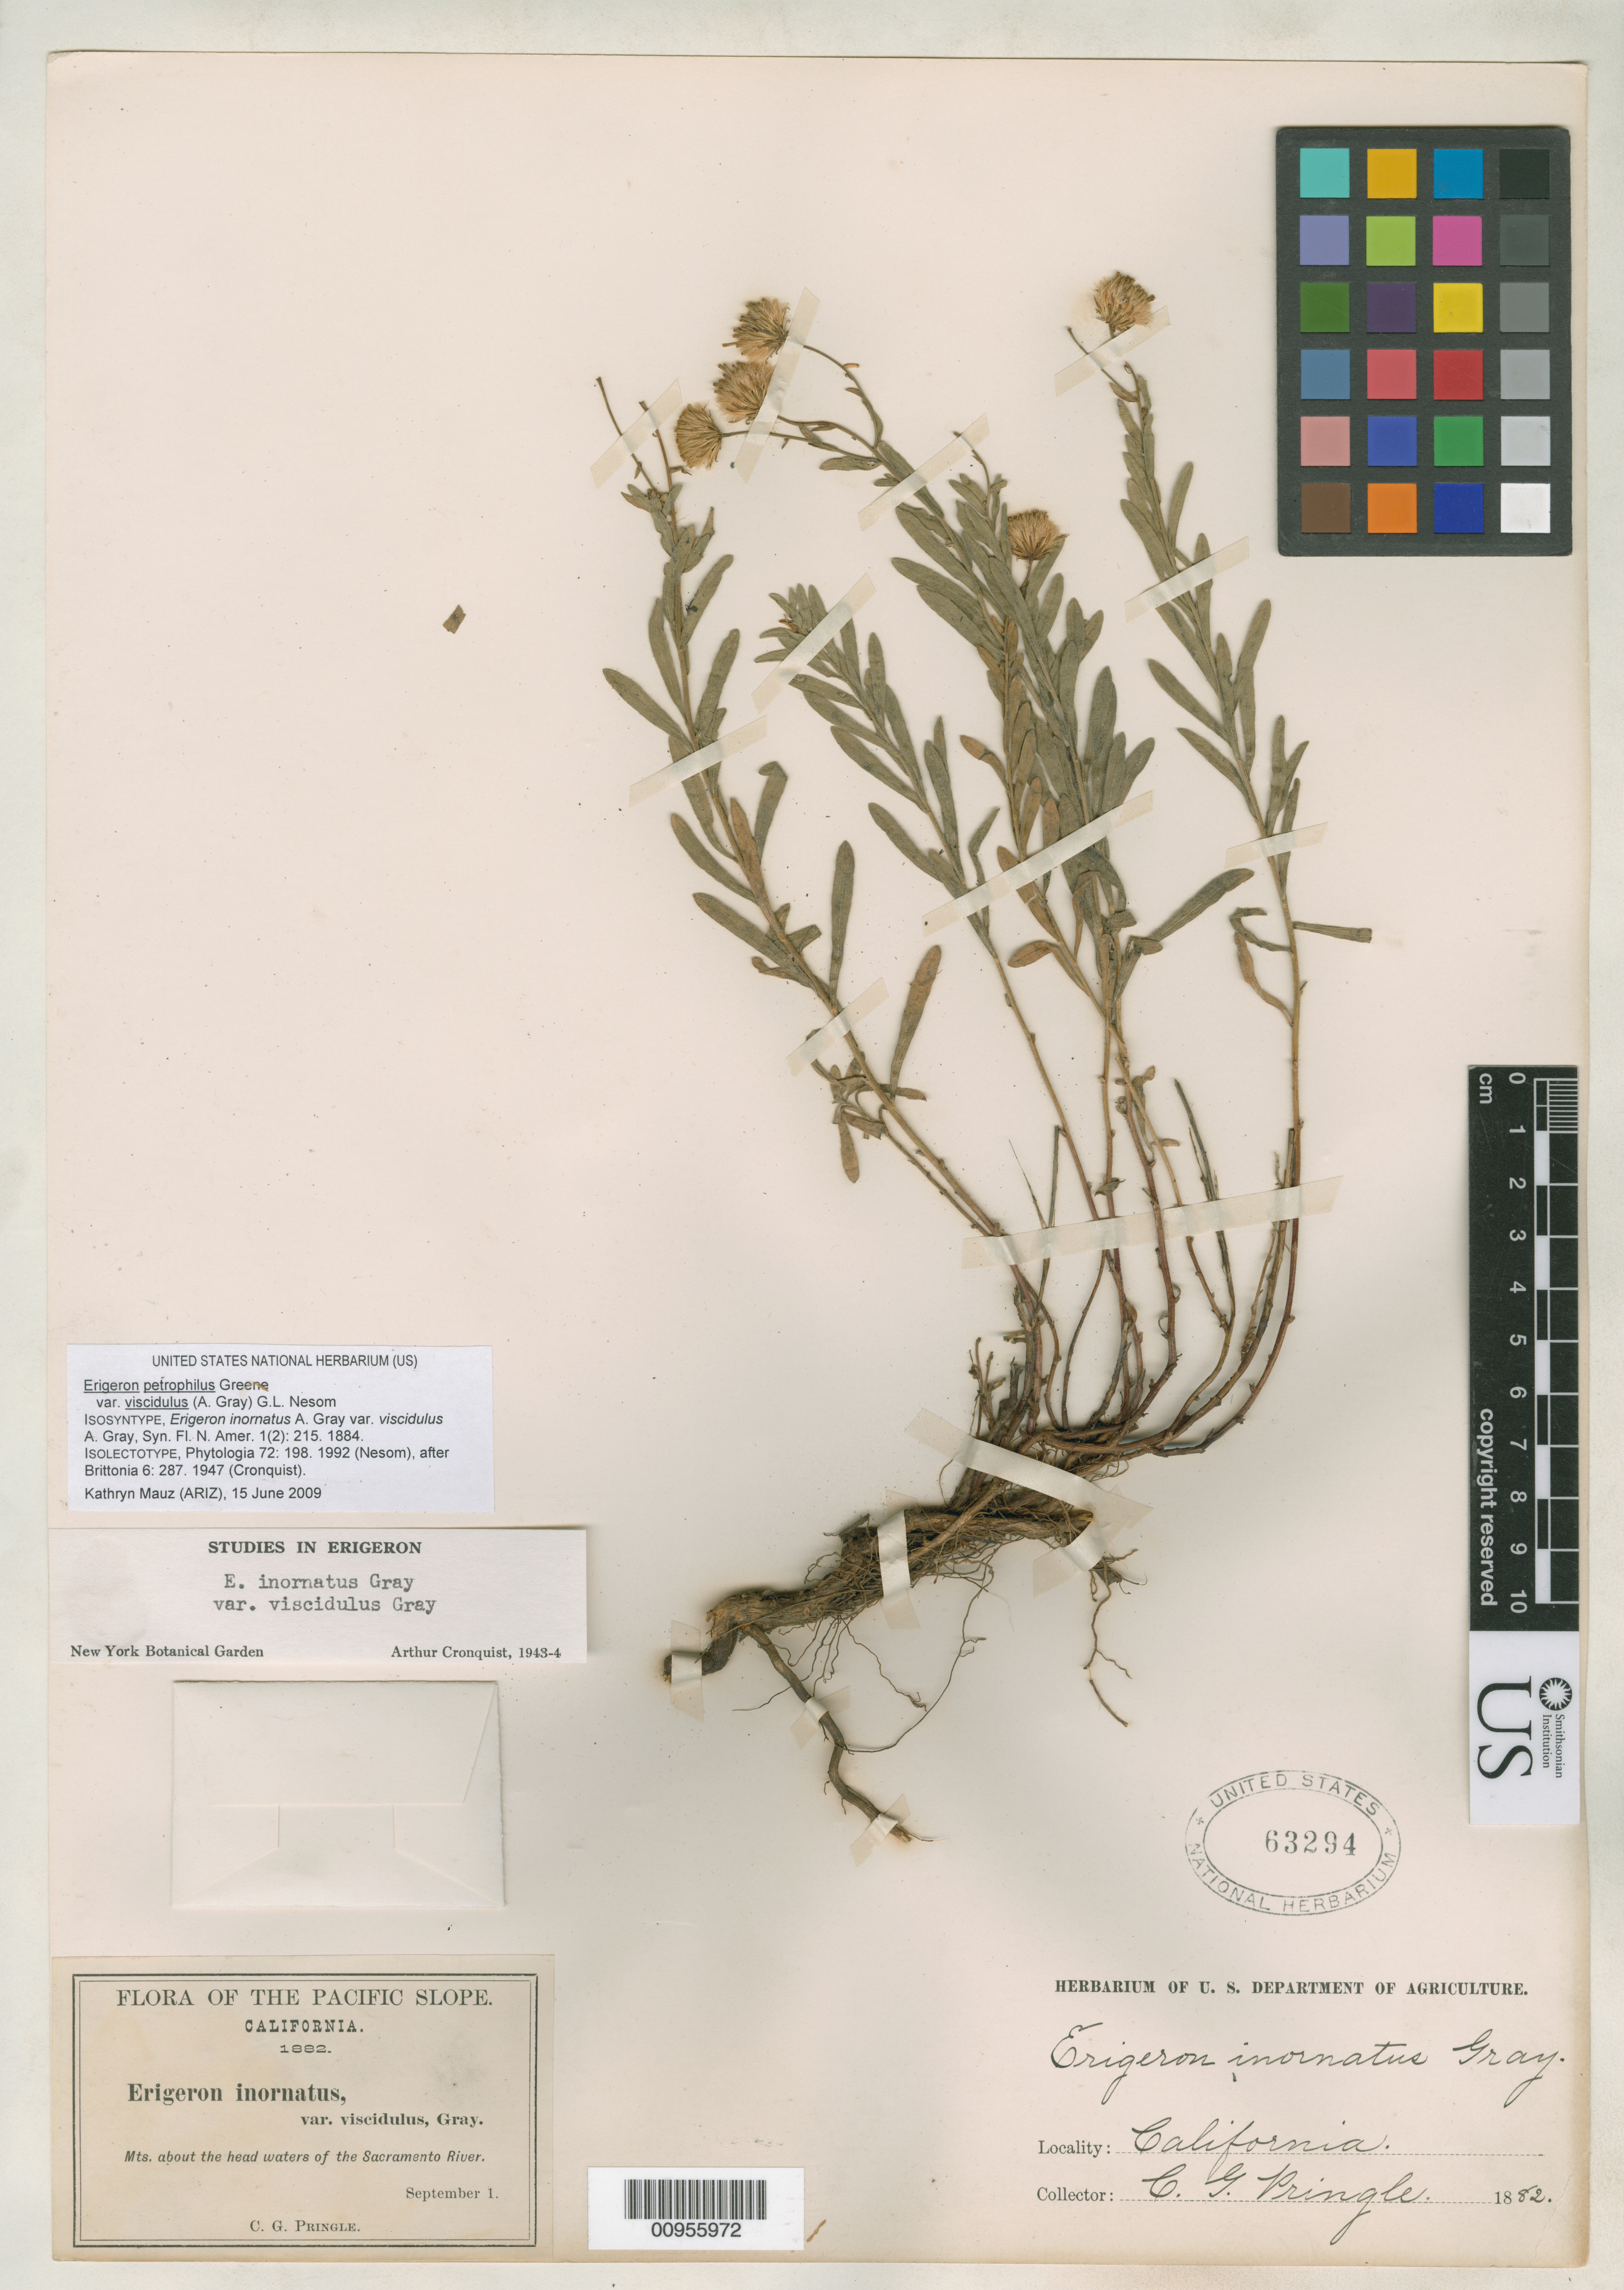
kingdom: Plantae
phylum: Tracheophyta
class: Magnoliopsida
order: Asterales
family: Asteraceae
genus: Erigeron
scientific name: Erigeron inornatus var. viscidulus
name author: A. Gray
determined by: Mauz, Kathryn, (ARIZ)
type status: Isolectotype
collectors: C. G. Pringle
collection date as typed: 01 Sep 1882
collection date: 1882-09-01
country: United States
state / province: California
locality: Mts. about the head waters of the Sacramento River.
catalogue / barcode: US 63294